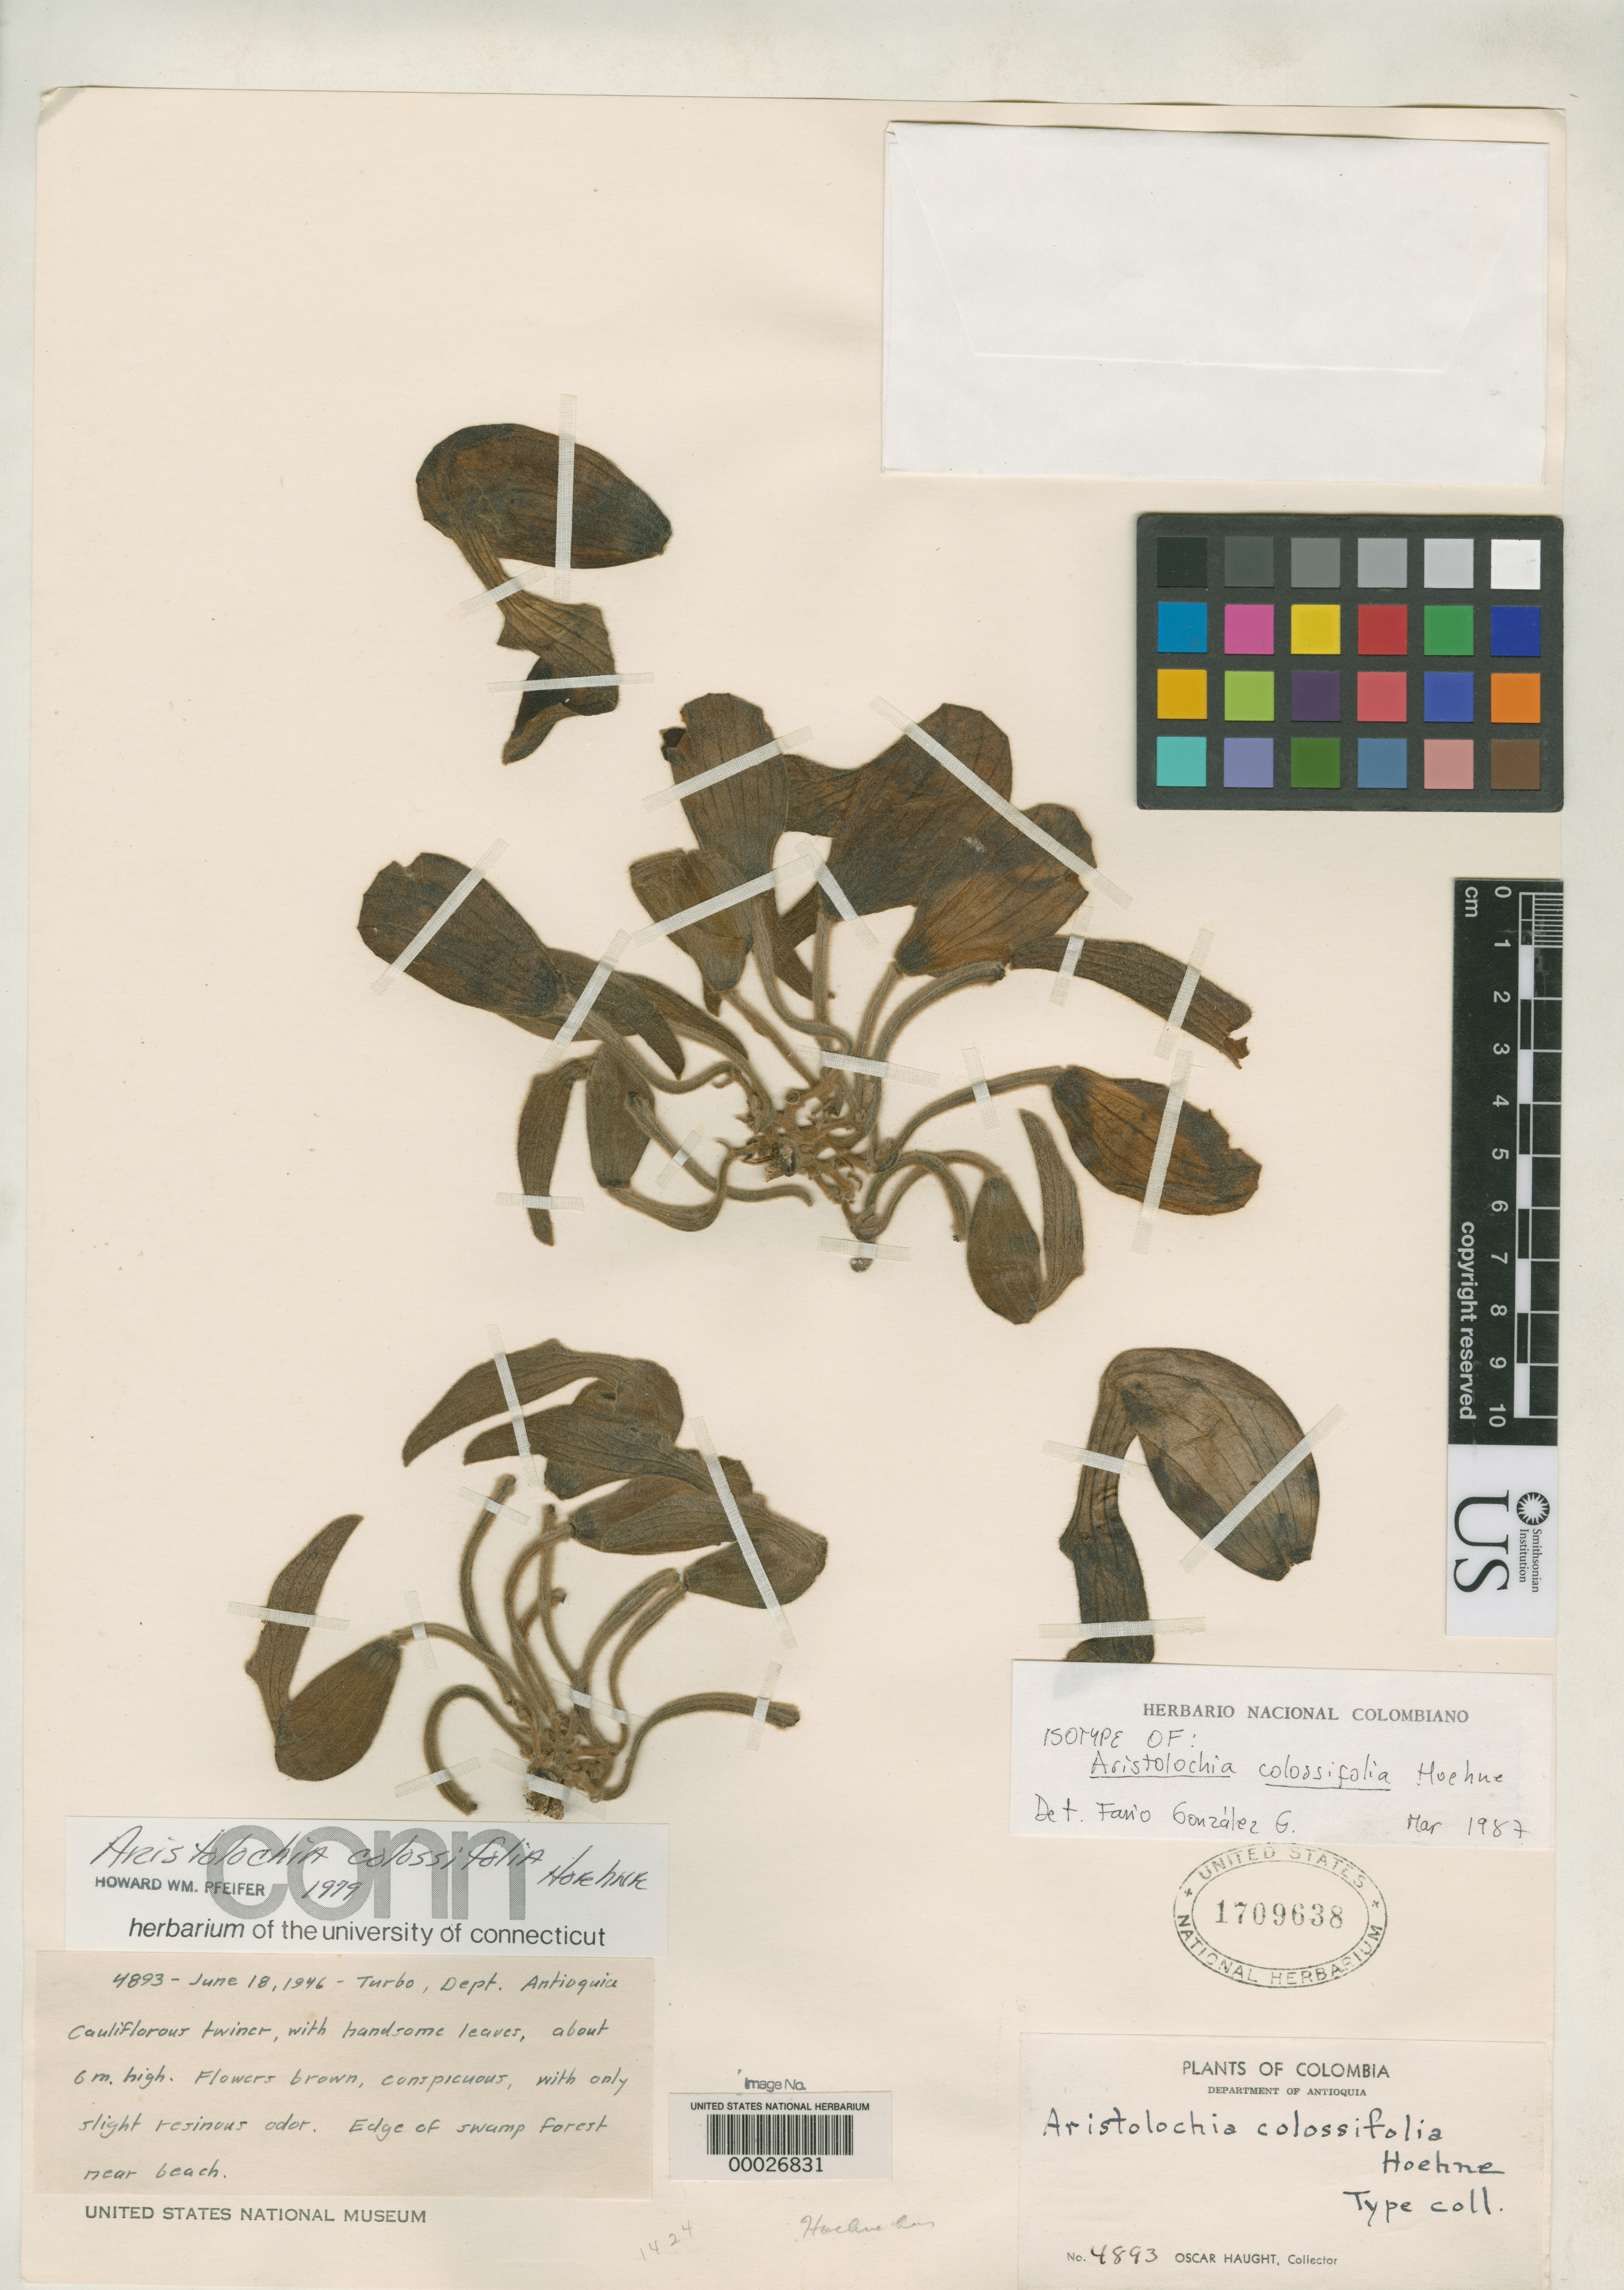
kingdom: Plantae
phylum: Tracheophyta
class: Magnoliopsida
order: Piperales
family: Aristolochiaceae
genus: Aristolochia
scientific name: Aristolochia colossifolia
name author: Hoehne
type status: Isotype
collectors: O. L. Haught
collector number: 4893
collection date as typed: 18 Jun 1946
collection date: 1946-06-18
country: Colombia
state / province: Antioquia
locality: Turbo.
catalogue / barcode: US 1709638